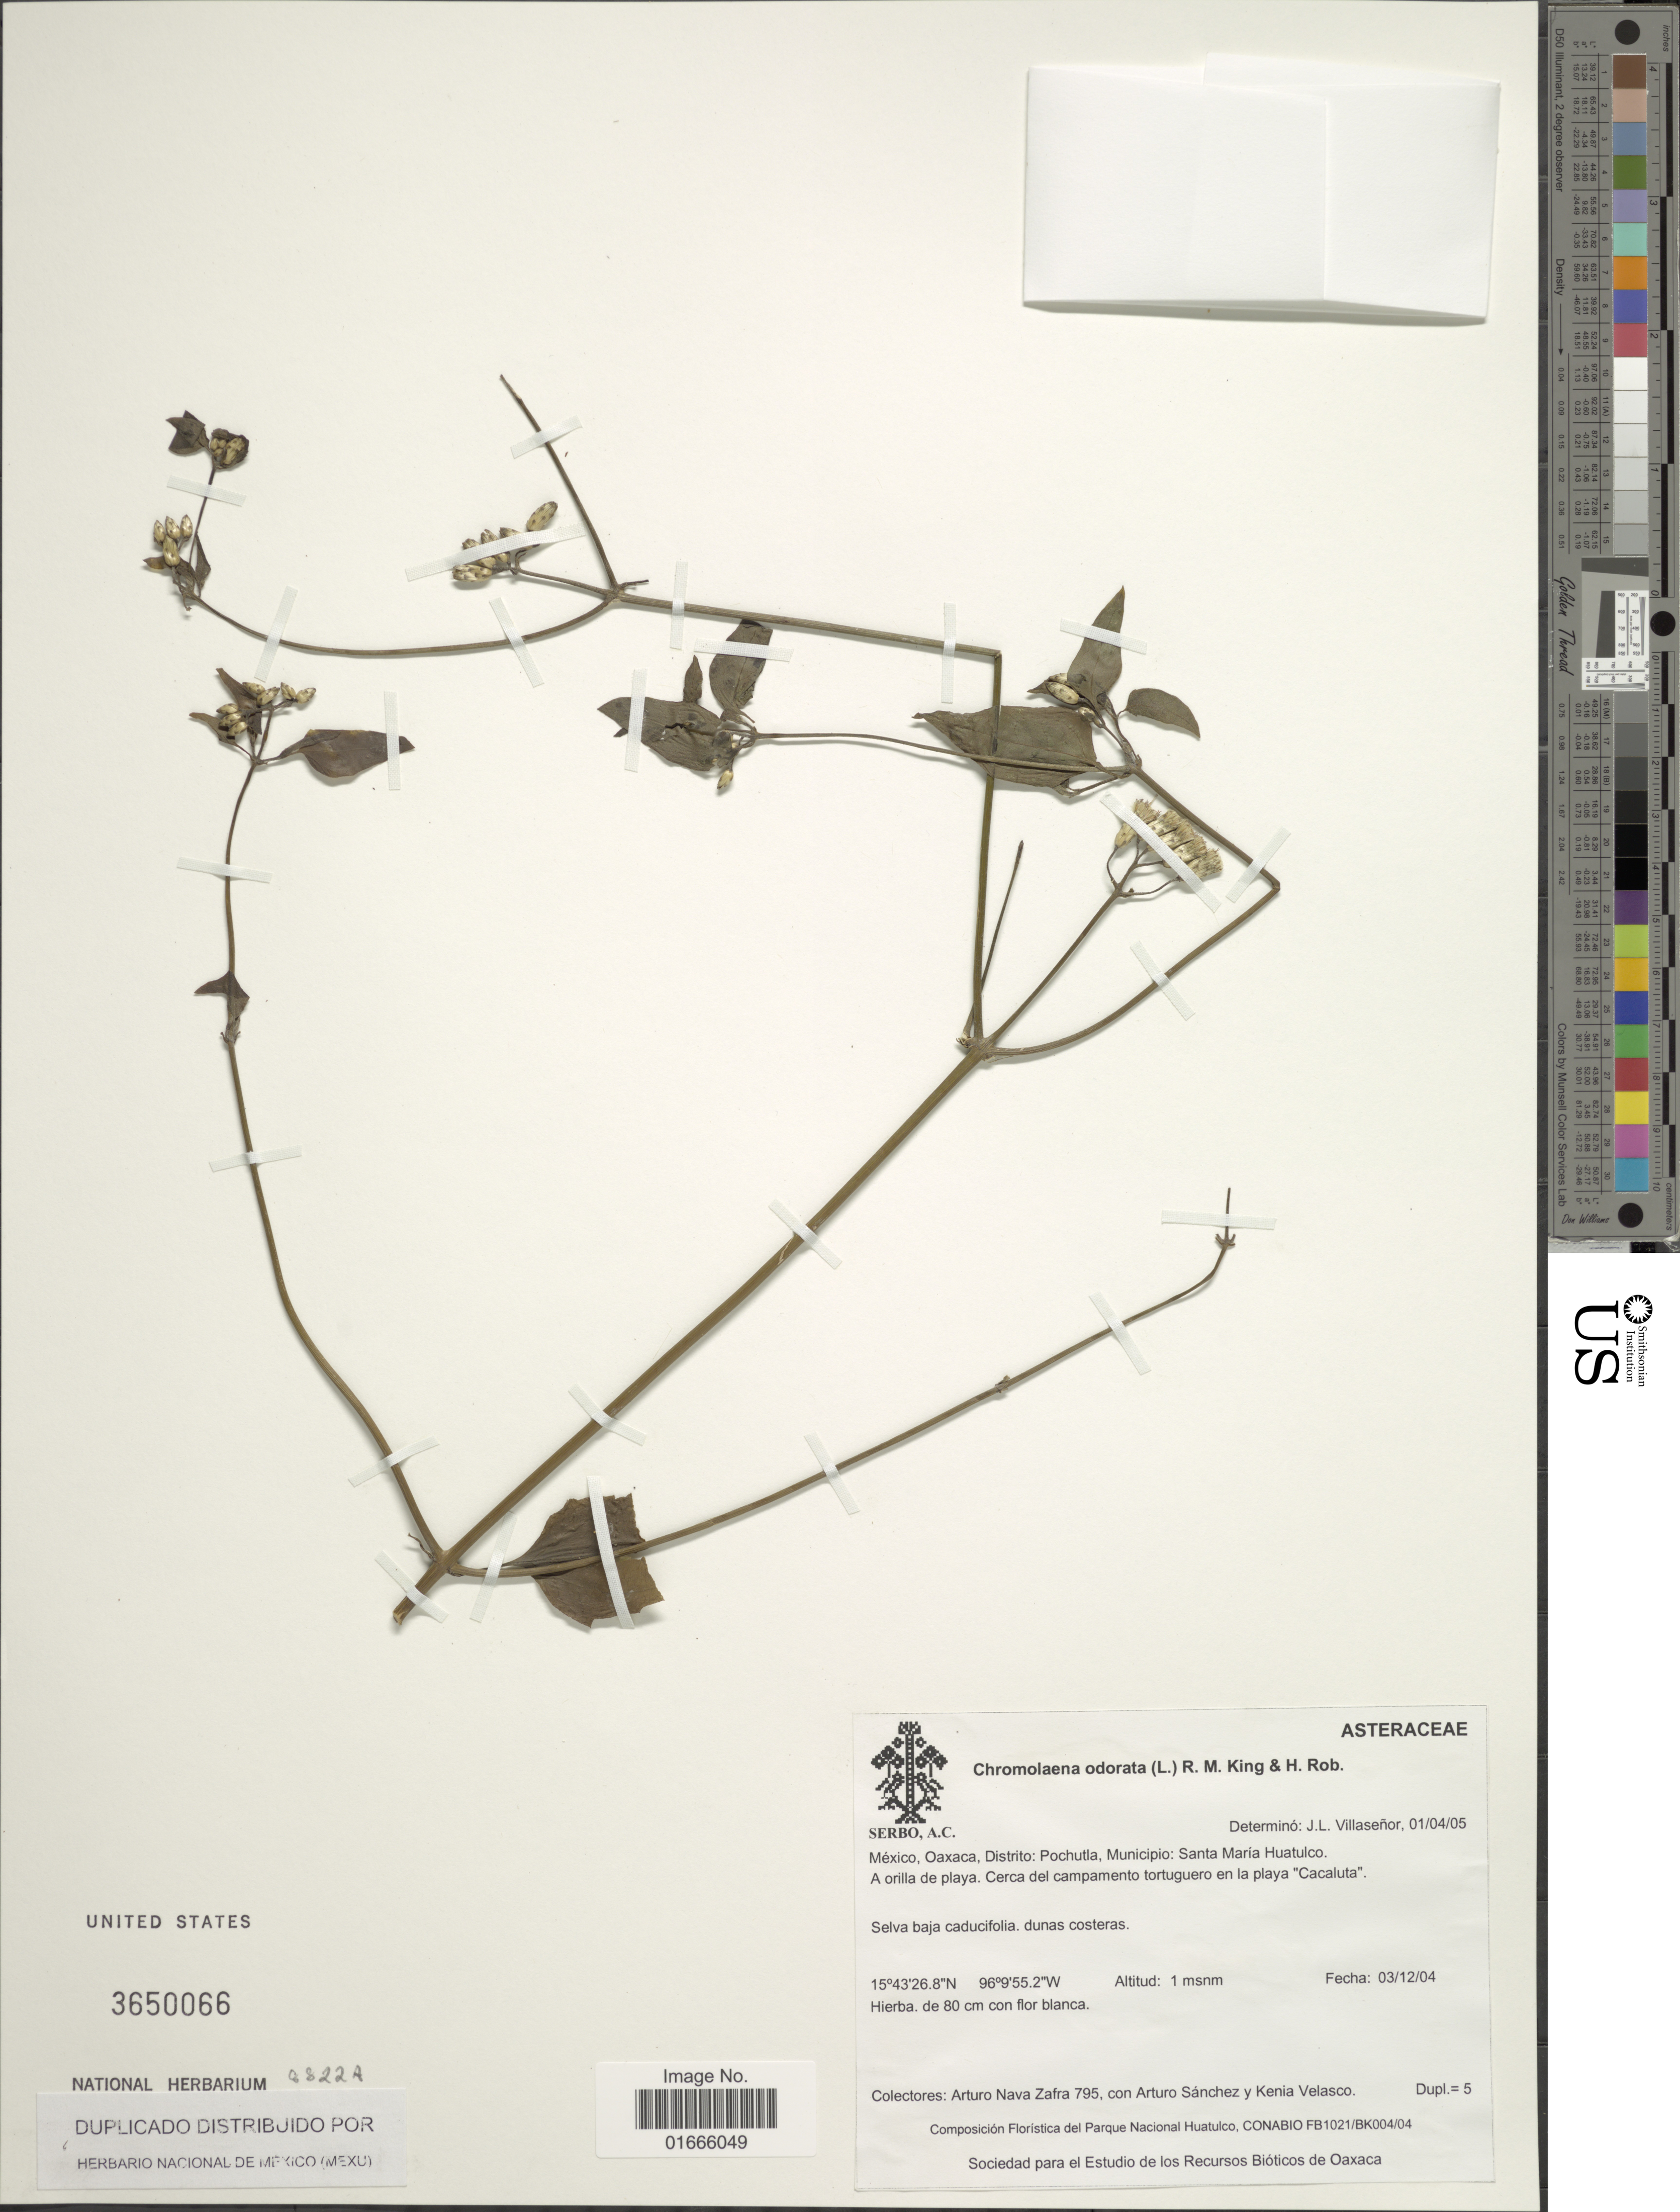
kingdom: Plantae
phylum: Tracheophyta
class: Magnoliopsida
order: Asterales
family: Asteraceae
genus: Chromolaena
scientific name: Chromolaena odorata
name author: (L.) R.M. King & H. Rob.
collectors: A. Nava Zafra, A. Sanchez Martinez & K. Velasco G.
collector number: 795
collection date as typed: Transcribed d/m/y: 3/12/4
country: Mexico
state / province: Oaxaca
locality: Oaxaca, Distrito: Pochutla, Municipio: Santa Maria Huatulco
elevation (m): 1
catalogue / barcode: US 3650066